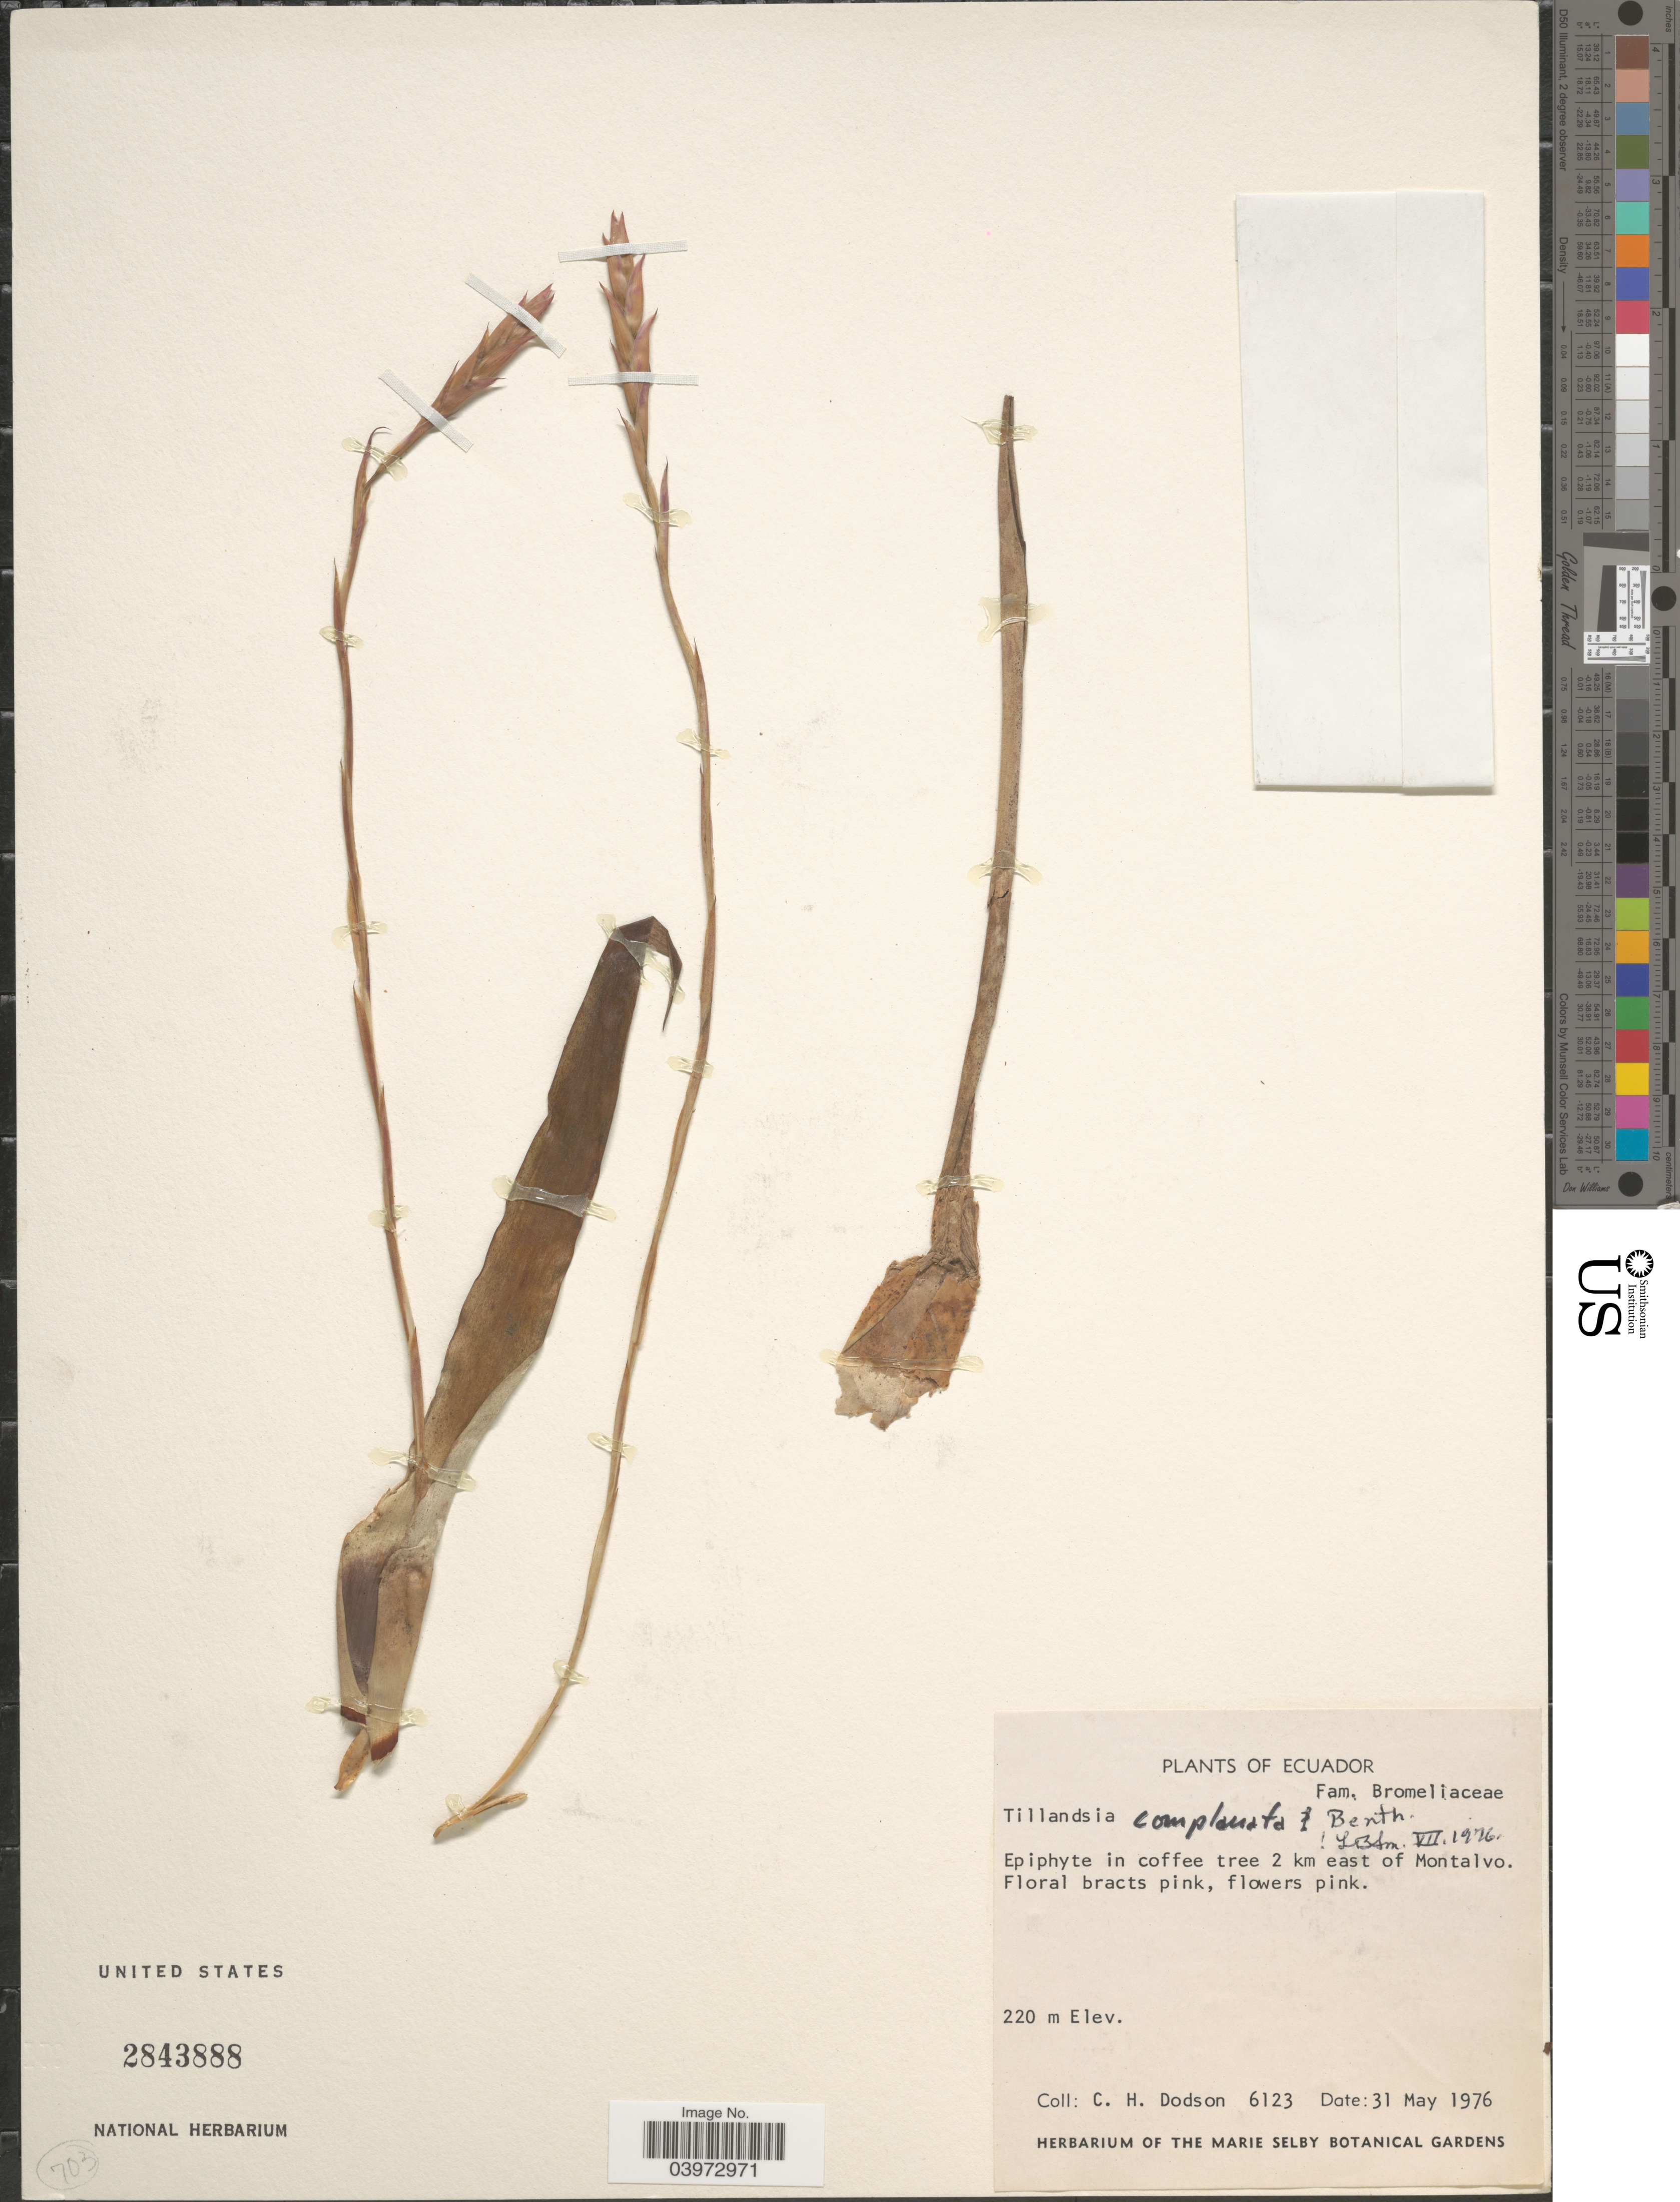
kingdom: Plantae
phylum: Tracheophyta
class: Liliopsida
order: Poales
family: Bromeliaceae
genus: Tillandsia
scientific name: Tillandsia complanata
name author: Benth.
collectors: C. H. Dodson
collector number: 6123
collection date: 1976-05-31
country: Ecuador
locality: Epiphyte in coffee tree 2 km east of Montalvo.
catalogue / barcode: US 2843888